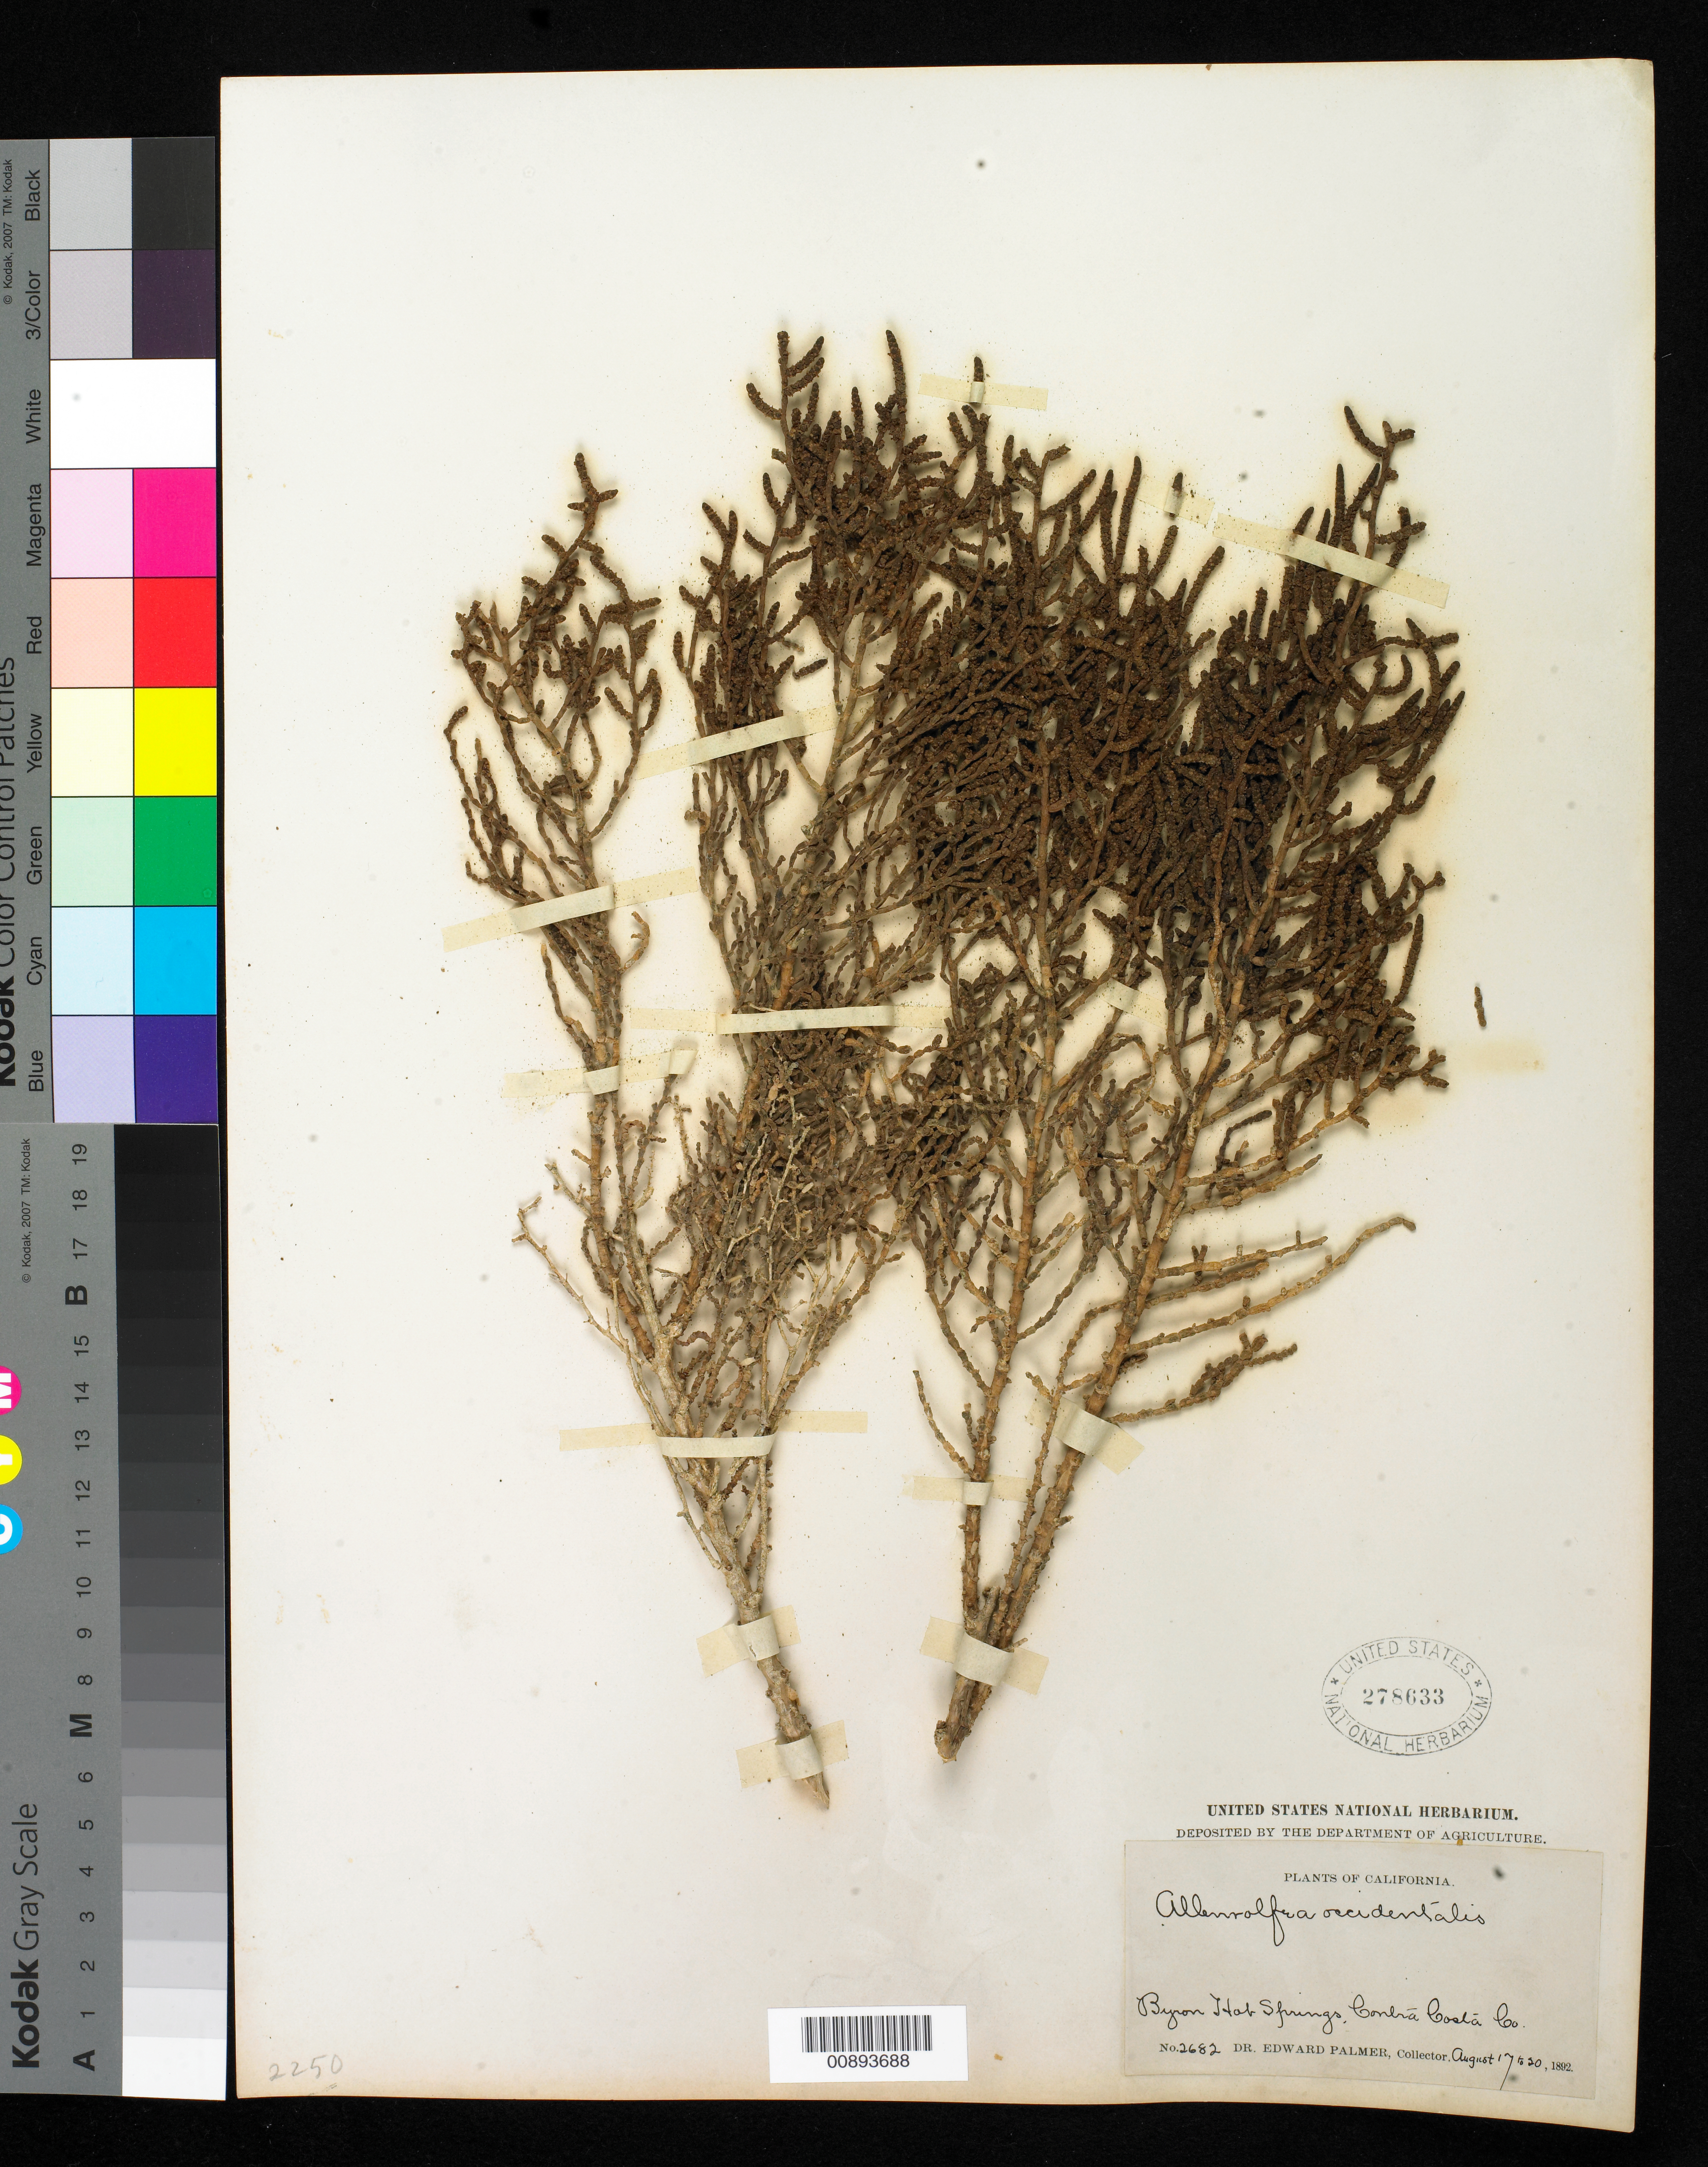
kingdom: Plantae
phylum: Tracheophyta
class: Magnoliopsida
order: Caryophyllales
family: Amaranthaceae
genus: Allenrolfea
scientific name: Allenrolfea occidentalis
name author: (S. Watson) Kuntze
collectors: E. Palmer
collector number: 2682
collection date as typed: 17 Aug 1892 to 20 Aug 1892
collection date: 1892-08-17/1892-08-20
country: United States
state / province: California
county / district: Contra Costa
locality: Byron Hot Springs, Contra Costa County, California.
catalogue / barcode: US 278633